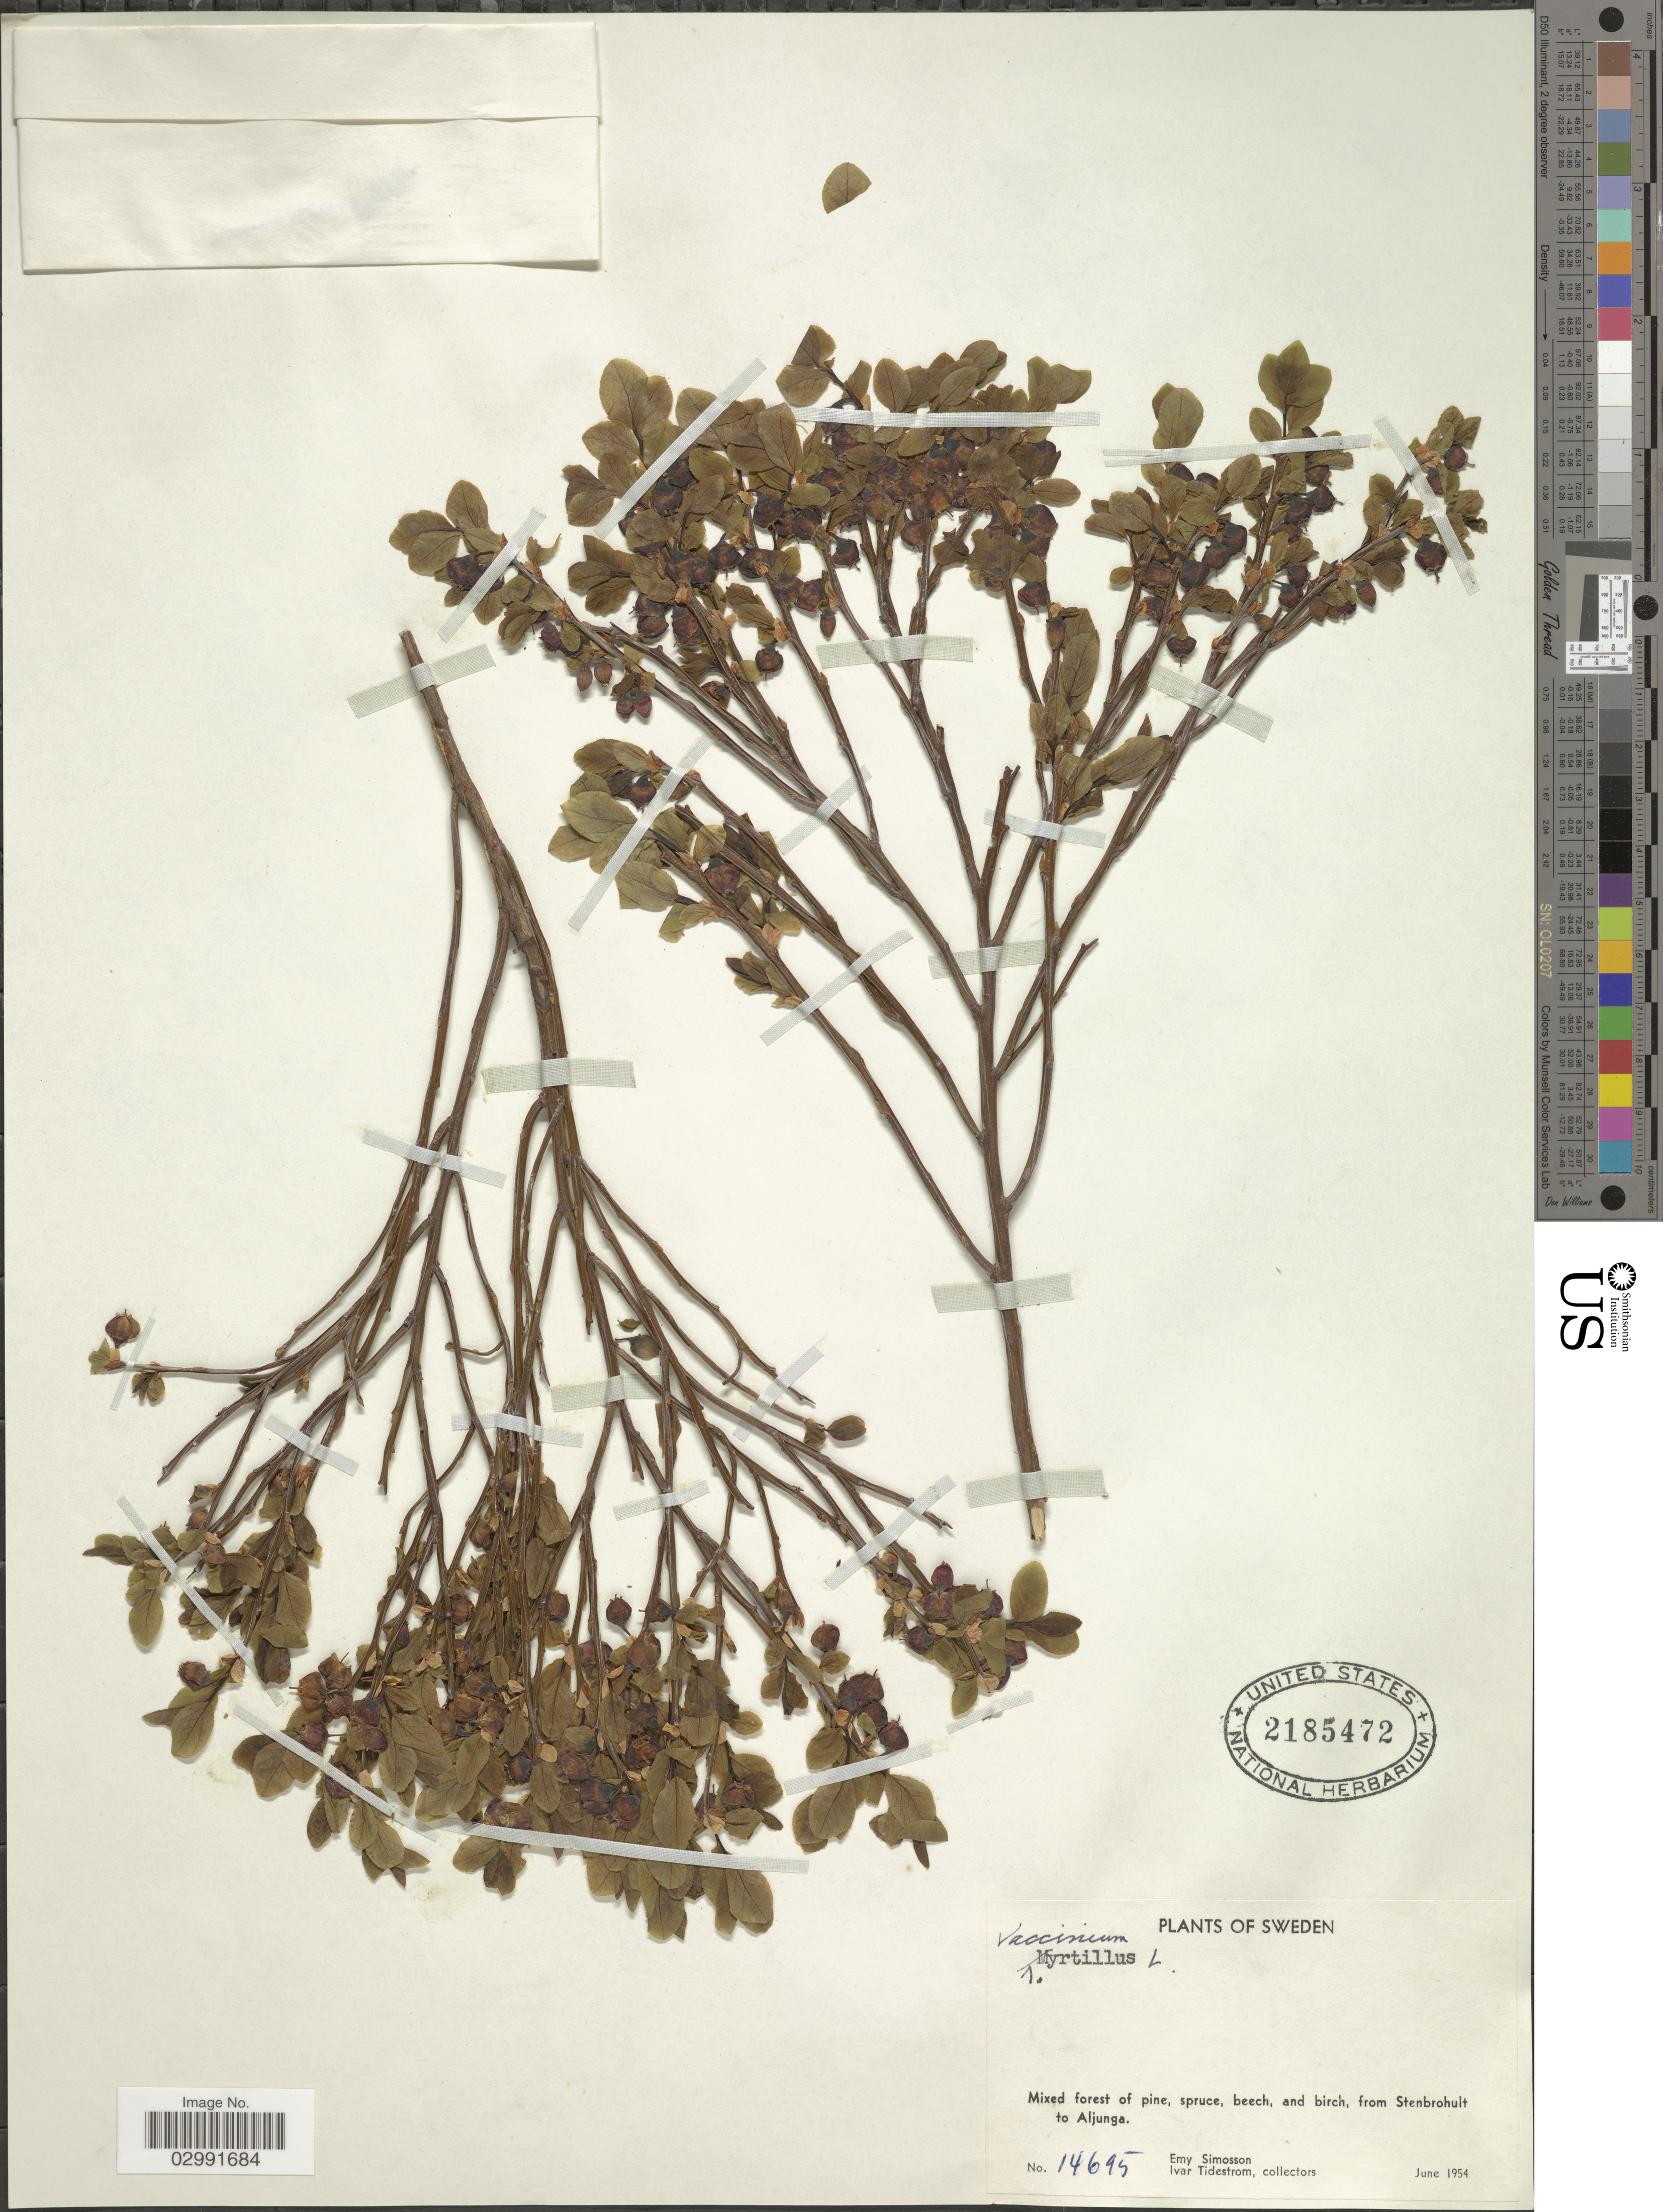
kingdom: Plantae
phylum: Tracheophyta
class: Magnoliopsida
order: Ericales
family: Ericaceae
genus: Vaccinium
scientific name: Vaccinium myrtillus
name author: L.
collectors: E. Simosson & I. F. Tidestrom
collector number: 14695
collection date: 1954-06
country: Sweden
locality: Mixed forest of pine, spruce, beech, and birch, from Stenbrohult to Aljunga.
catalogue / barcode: US 2185472